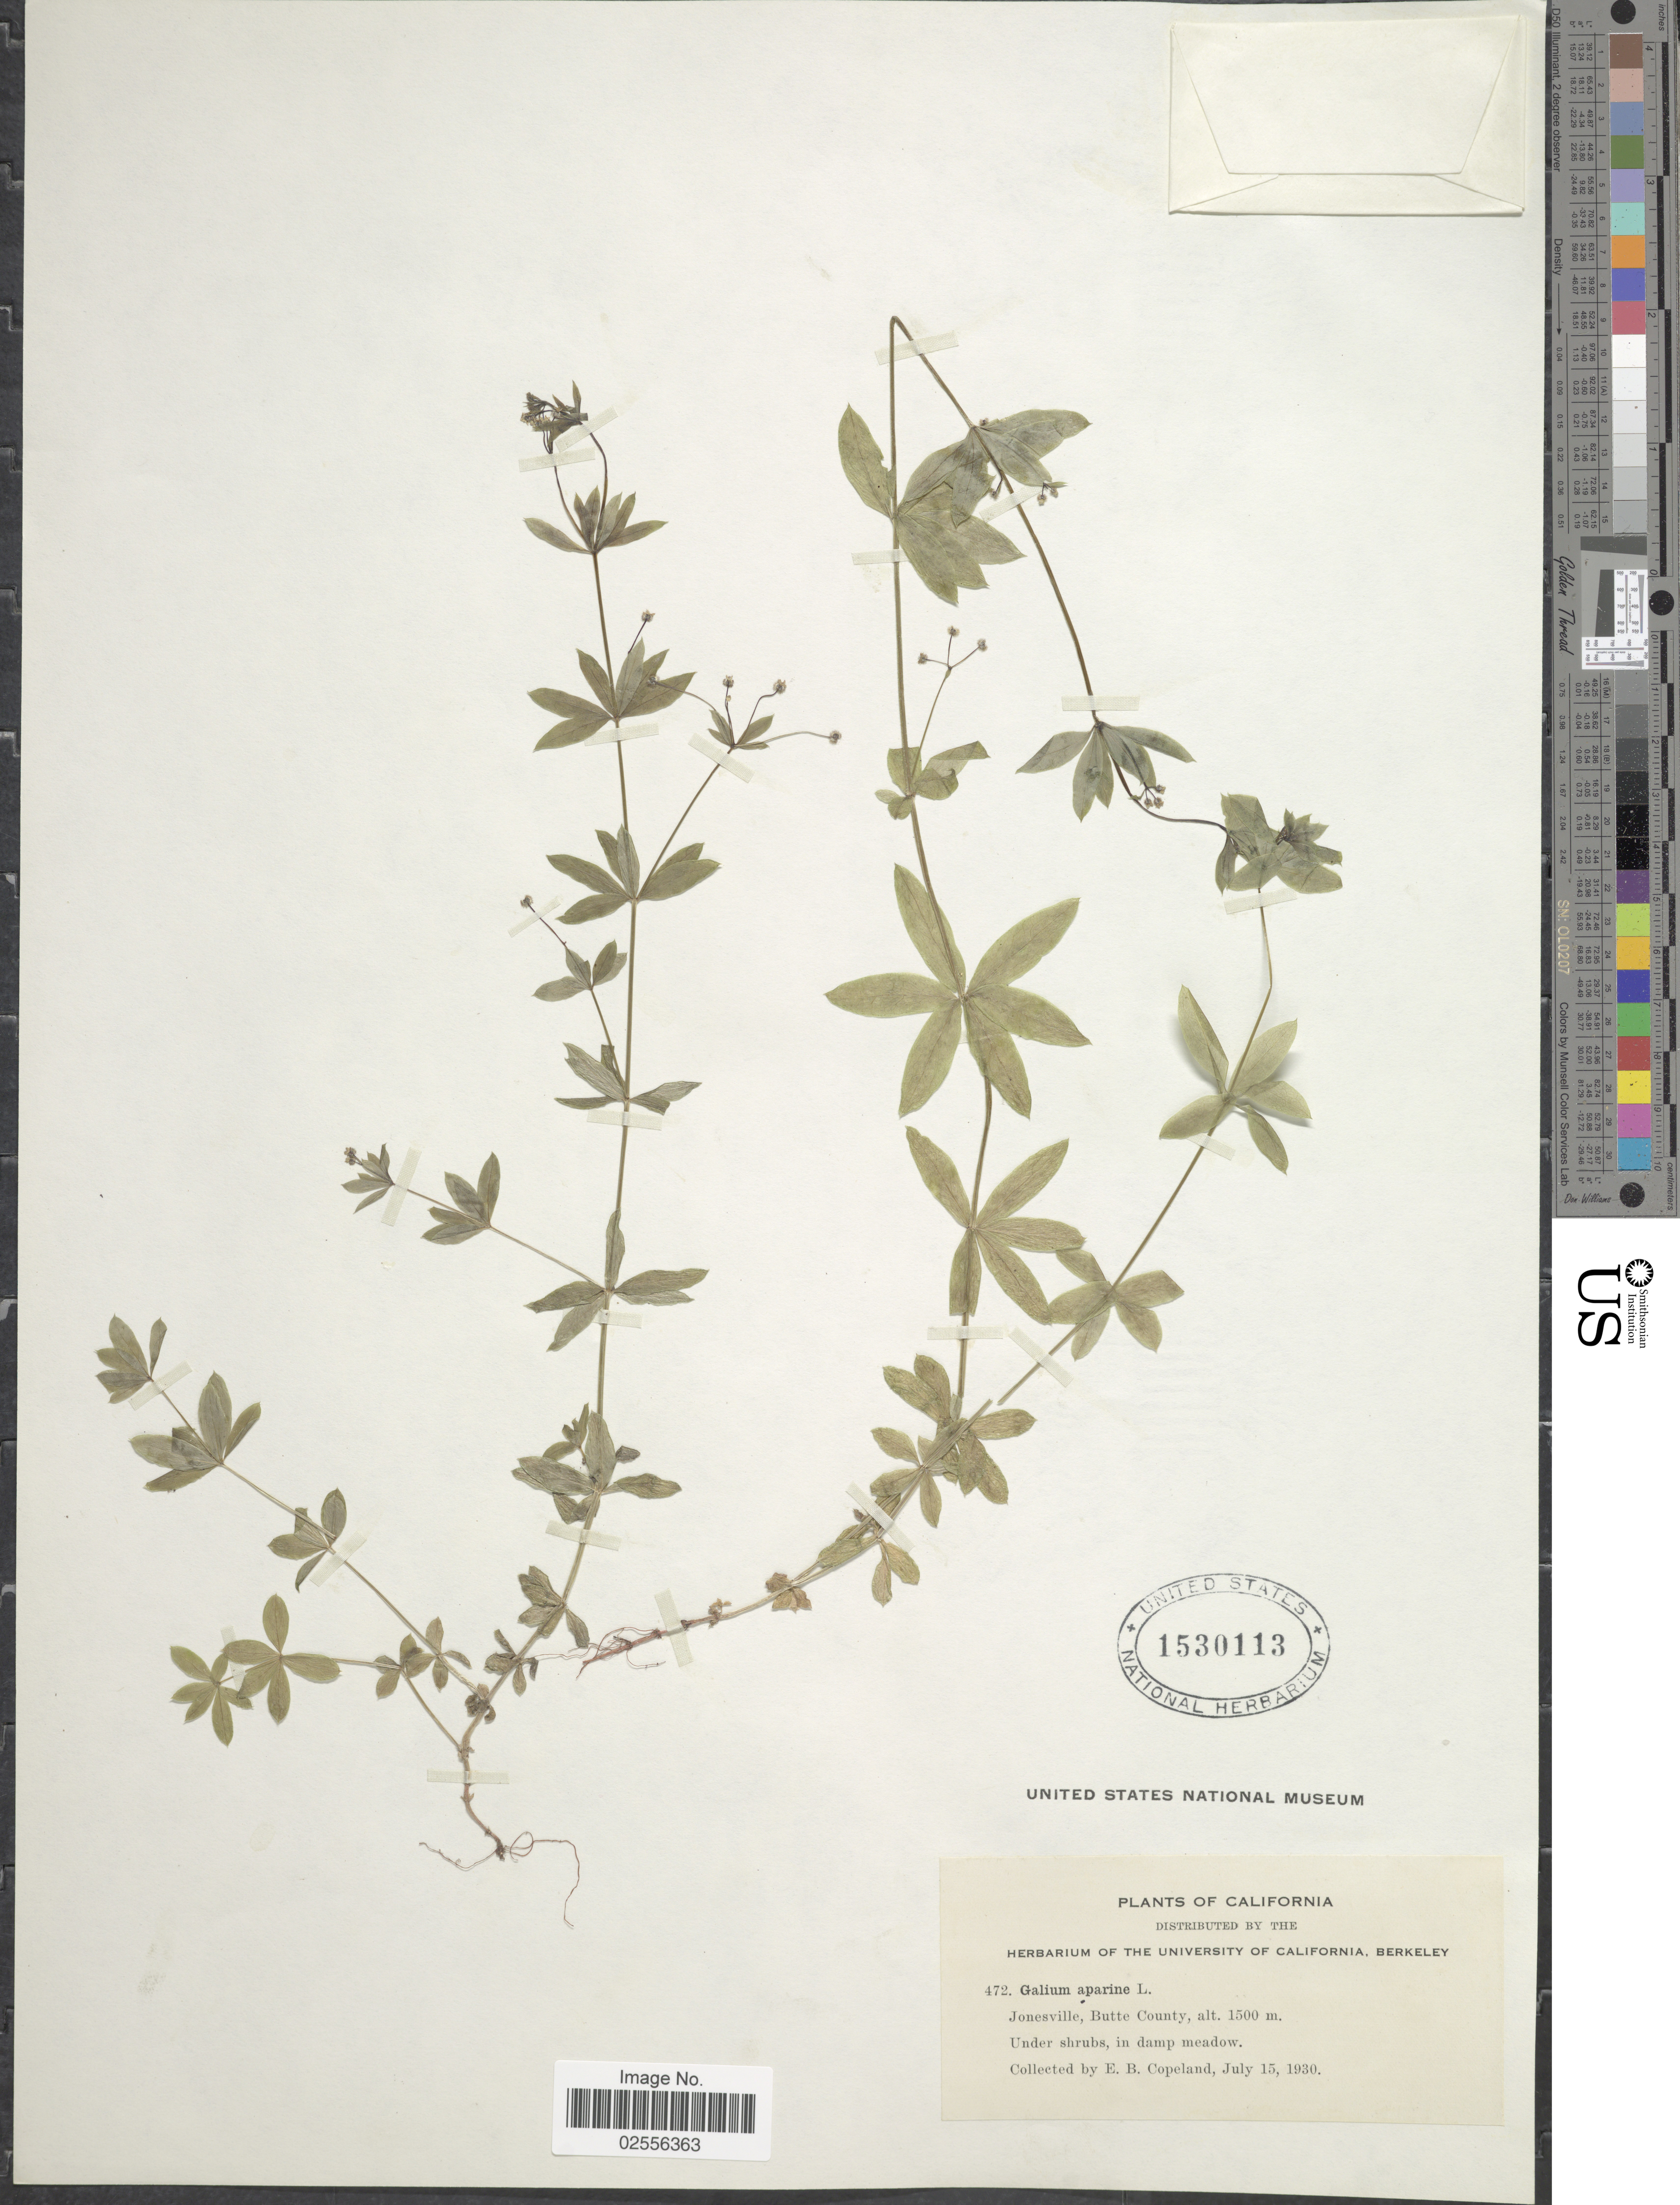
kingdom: Plantae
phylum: Tracheophyta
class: Magnoliopsida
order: Gentianales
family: Rubiaceae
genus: Galium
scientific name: Galium aparine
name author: L.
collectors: E. B. Copeland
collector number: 472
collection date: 1930-07-15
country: United States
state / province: California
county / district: Butte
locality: Jonesville, Butte County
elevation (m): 1500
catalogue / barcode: US 1530113